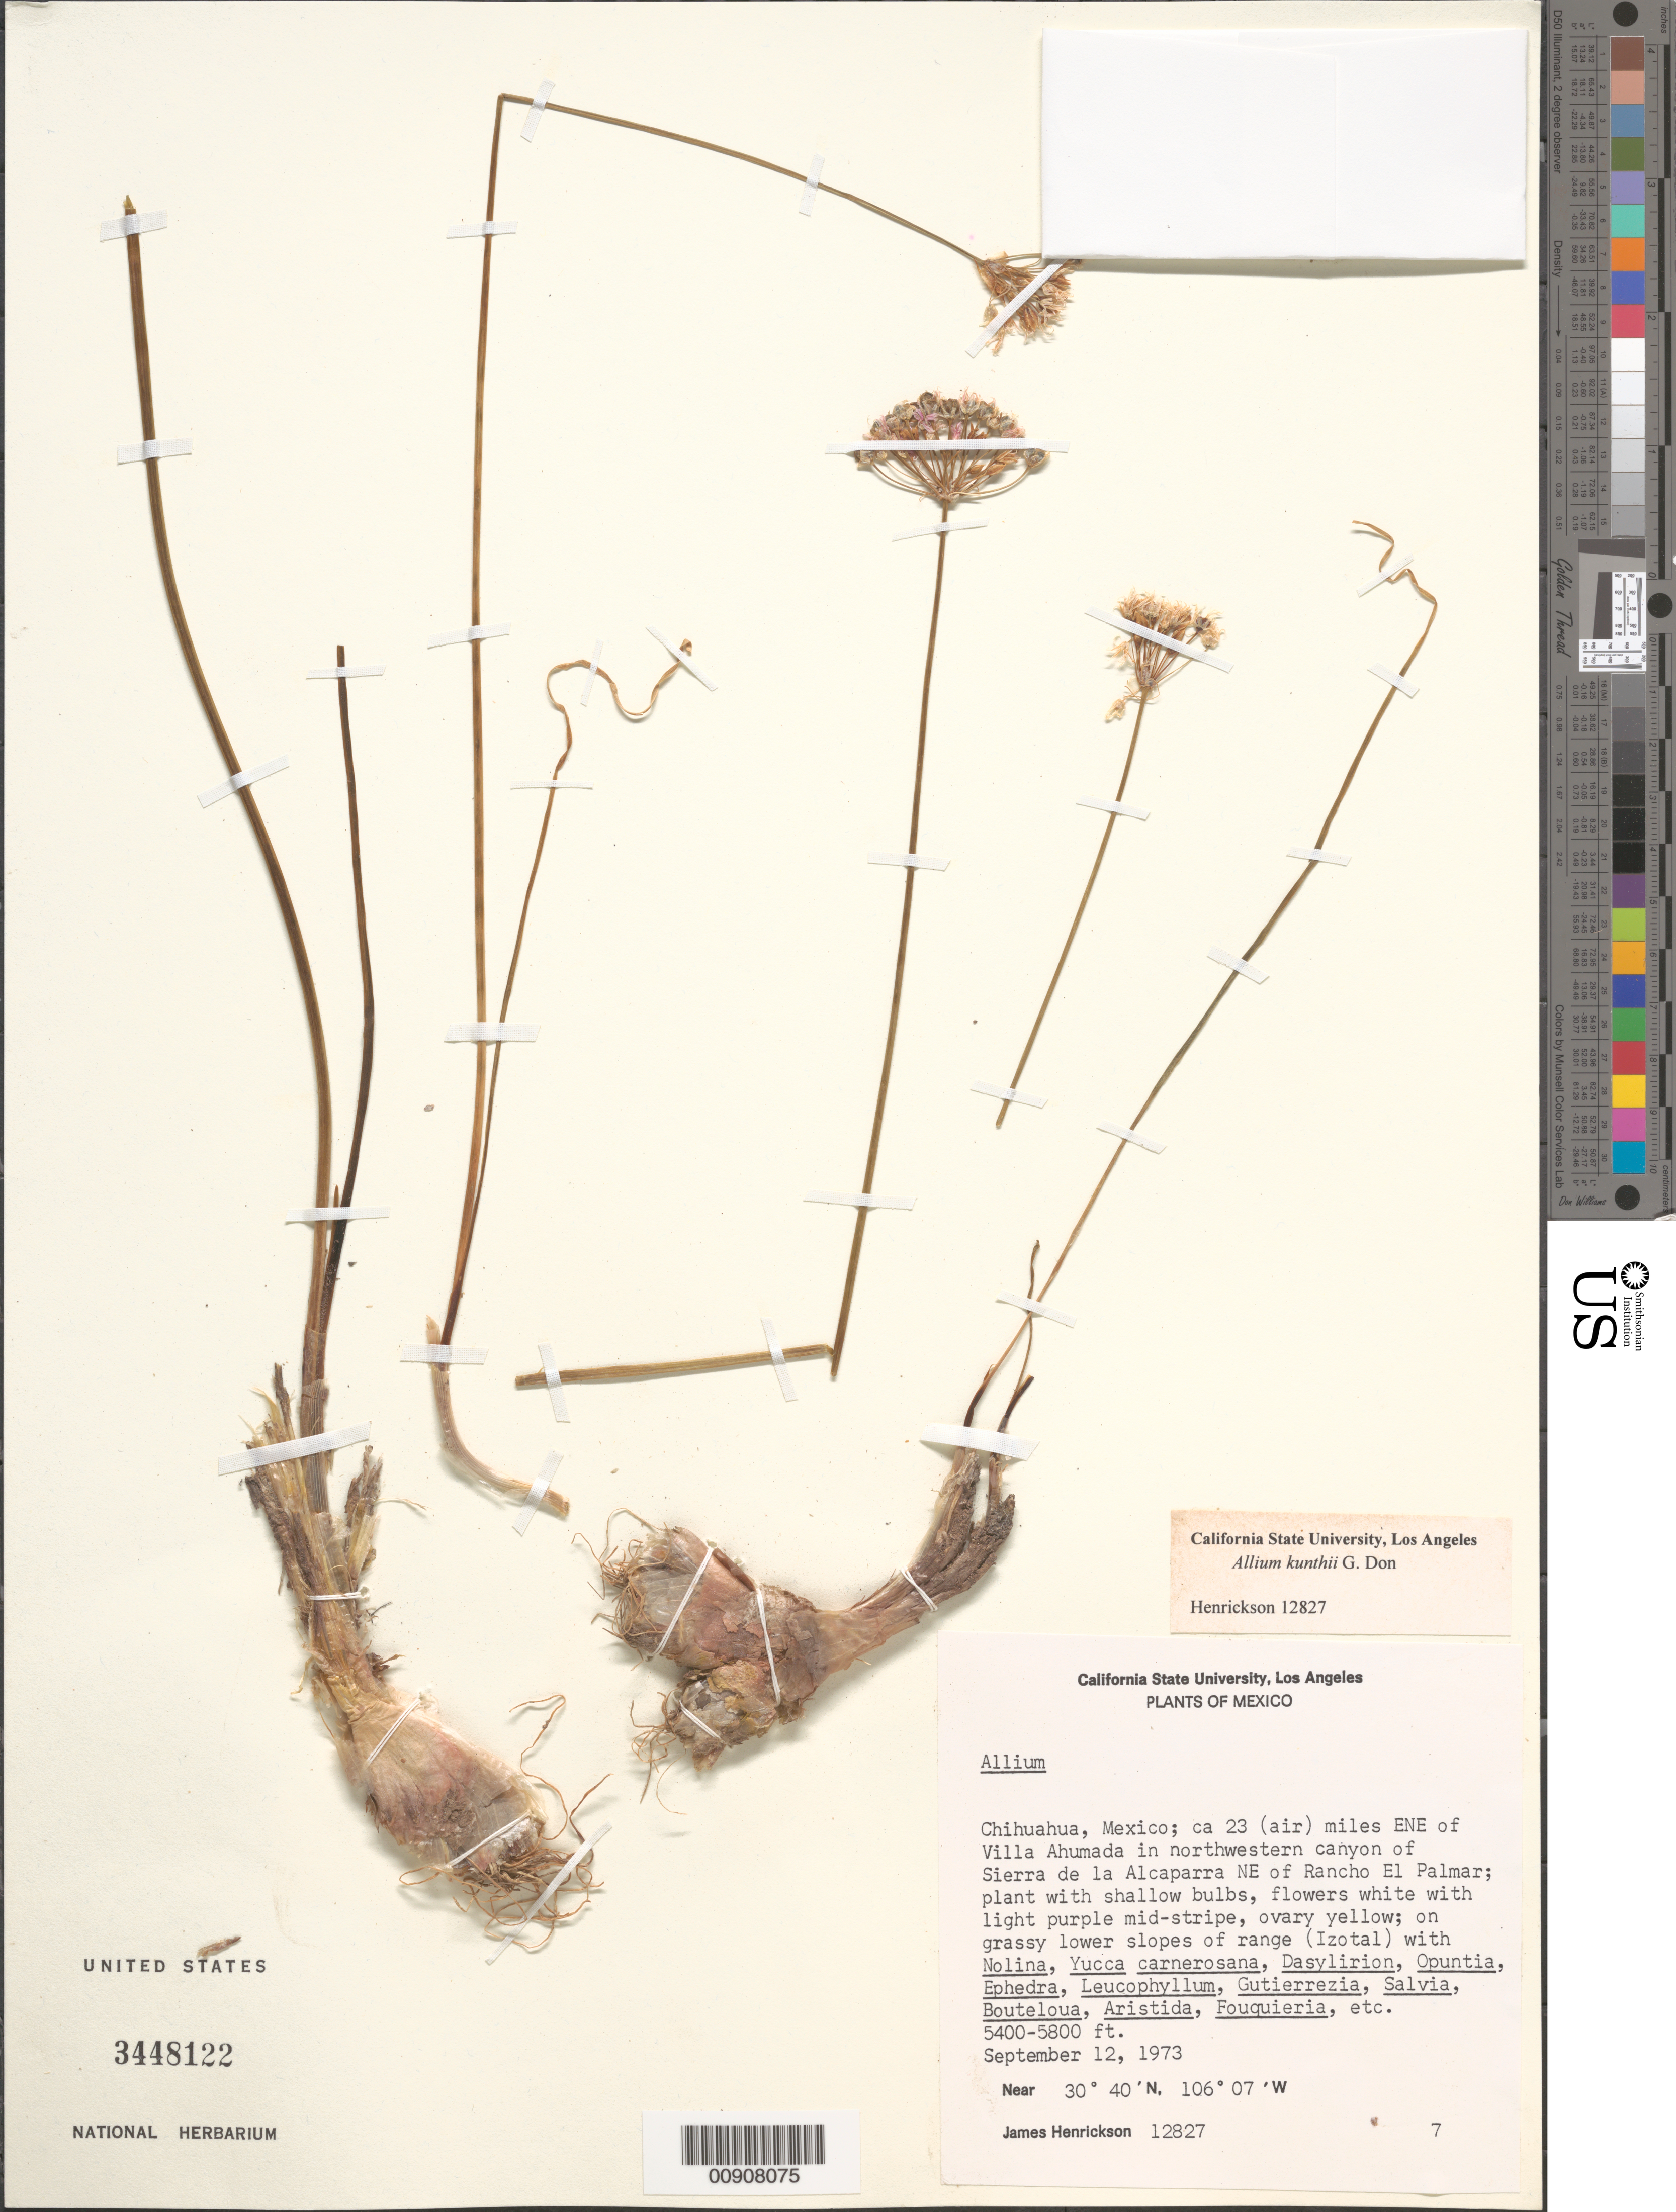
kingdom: Plantae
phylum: Tracheophyta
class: Liliopsida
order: Asparagales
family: Amaryllidaceae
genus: Allium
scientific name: Allium kunthii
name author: G. Don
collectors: J. Henrickson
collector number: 12827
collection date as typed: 12 Sep 1973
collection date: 1973-09-12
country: Mexico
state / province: Chihuahua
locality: Chihuahua: ca. 23 (air) miles ENE of Villa Ahumada in northwestern canyon of Sierra de la Alcaparra NE of Rancho El Palmar.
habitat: On grassy lower slopes of range (Izotal) w/Nolina, Yucca carnerosana, Daylirion, Opuntia, Ephedra, Leucophyllum, Gutierrezia,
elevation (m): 1646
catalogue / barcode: US 3448122